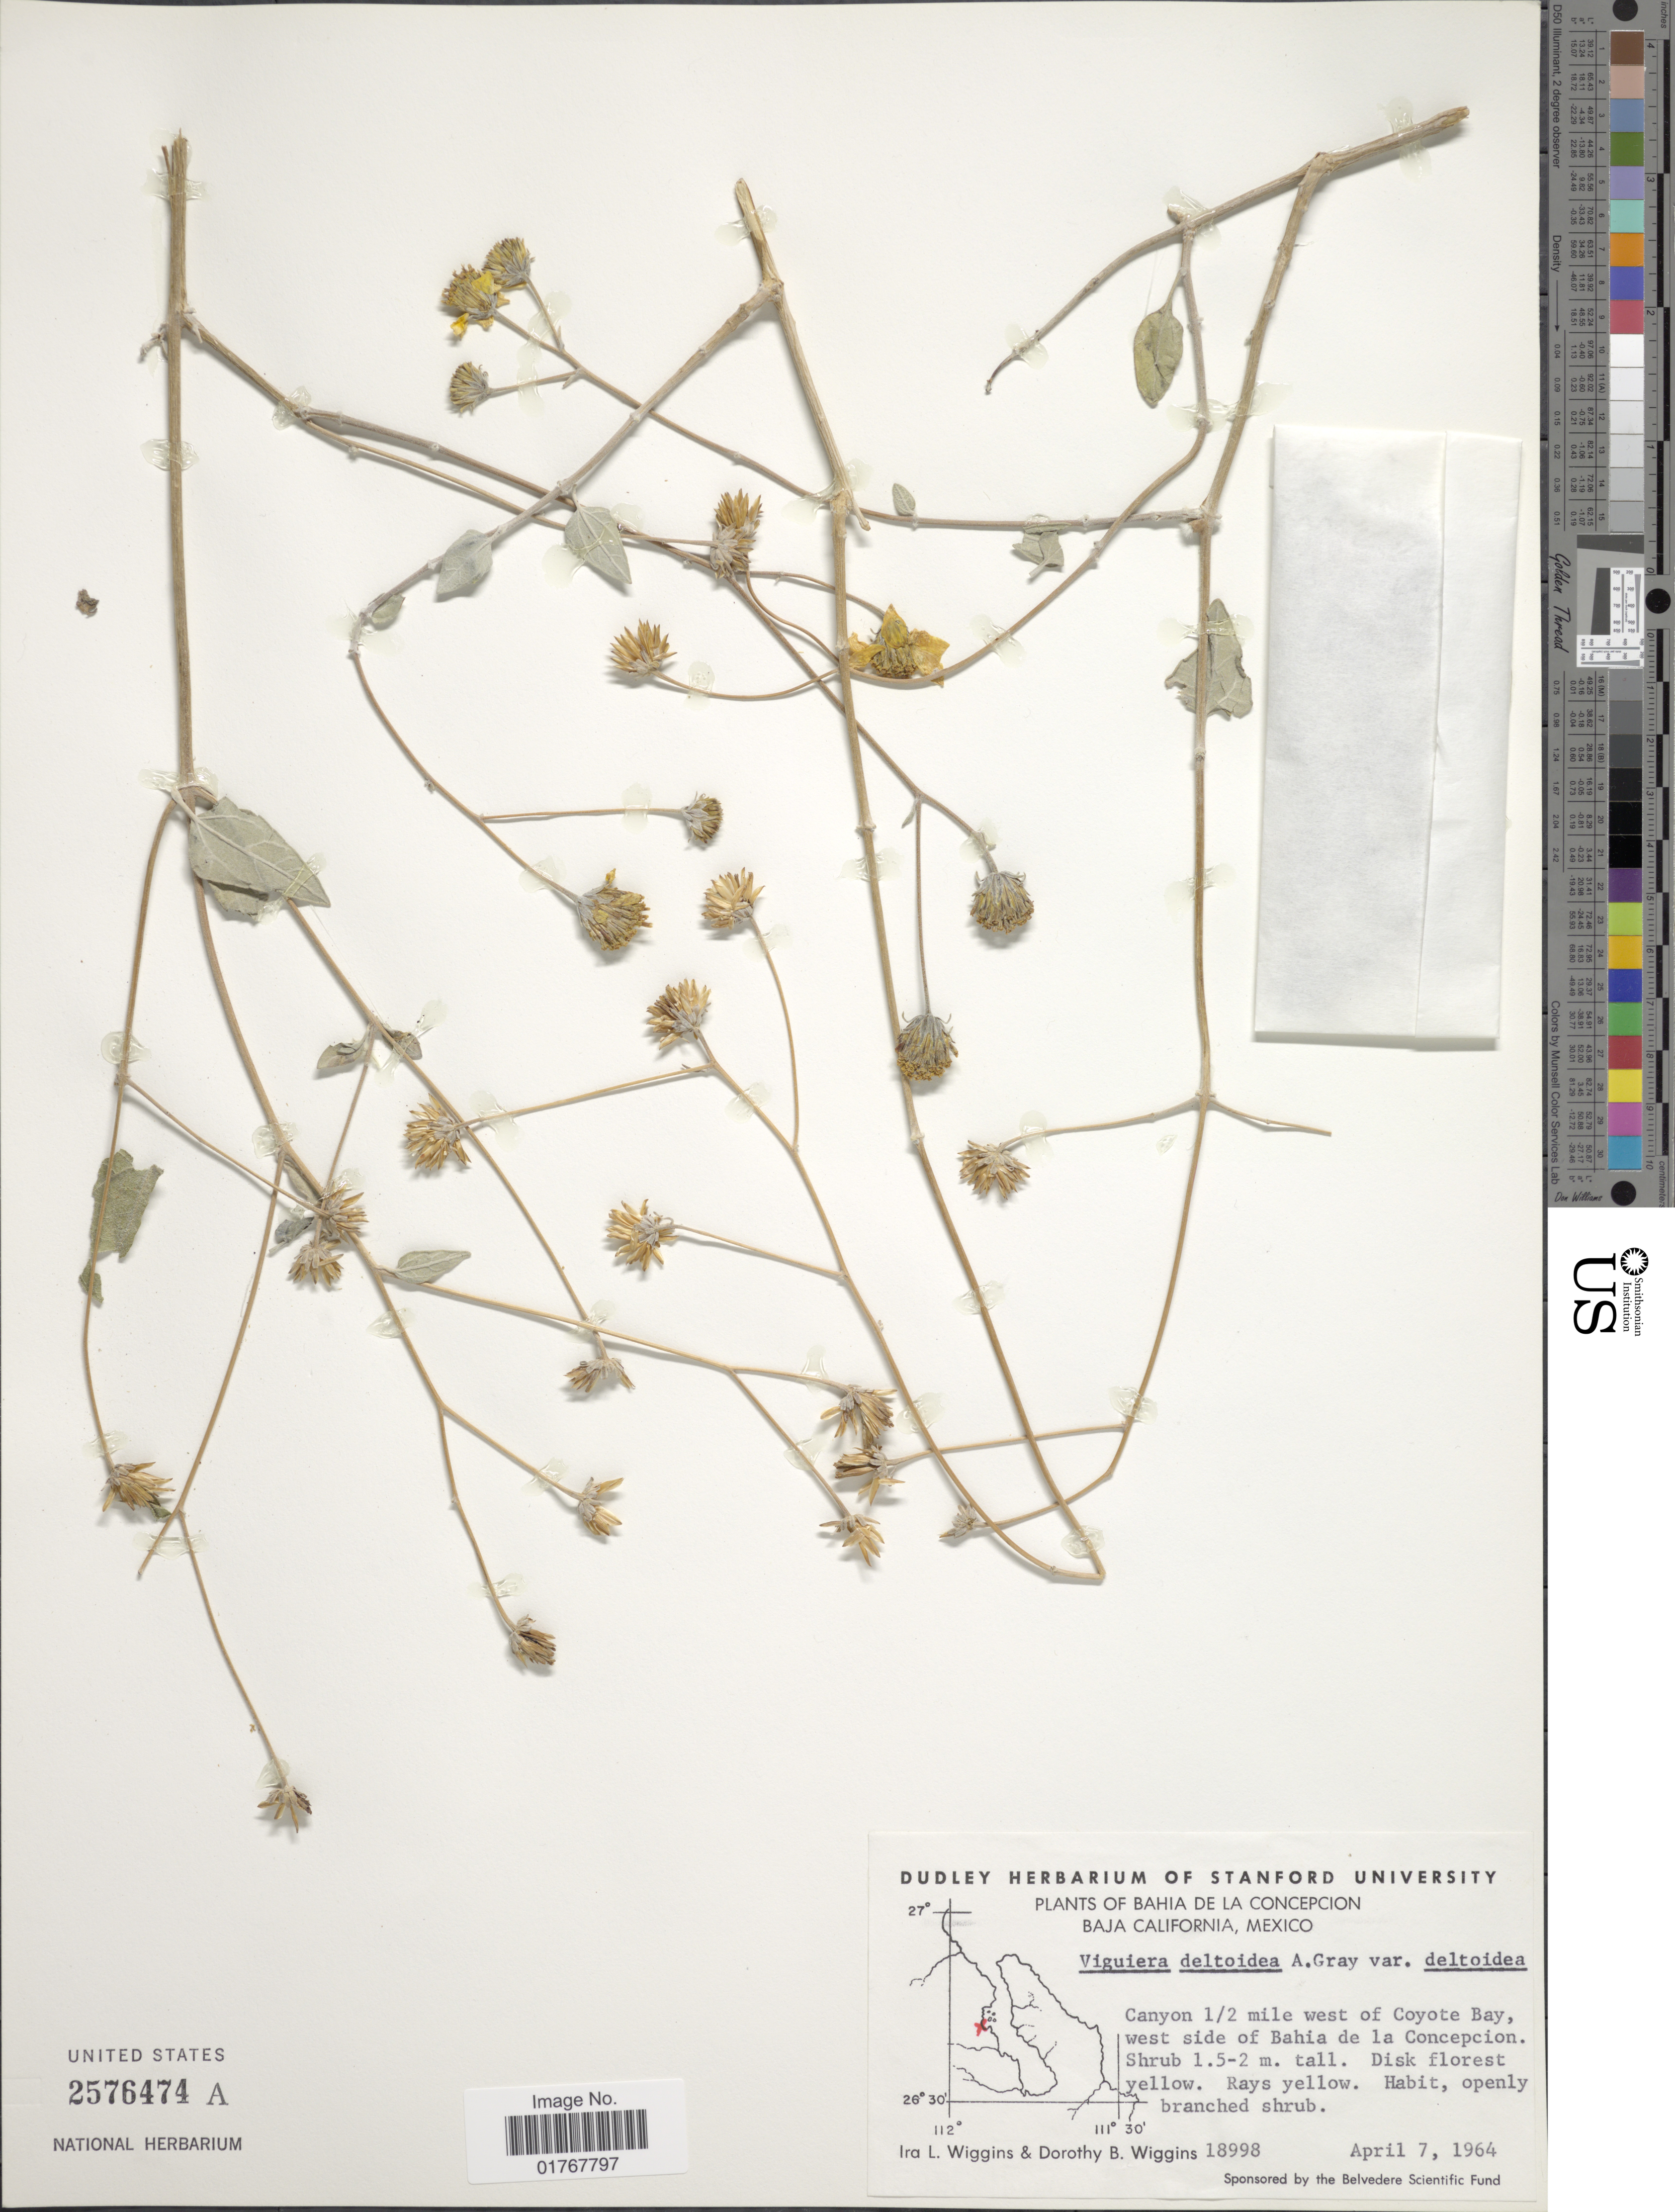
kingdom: Plantae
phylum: Tracheophyta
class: Magnoliopsida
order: Asterales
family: Asteraceae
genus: Viguiera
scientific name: Viguiera deltoidea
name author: A. Gray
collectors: I. L. Wiggins & D. B. Wiggins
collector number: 18998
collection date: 1964-04-07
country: Mexico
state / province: Baja California Sur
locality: Bahia de La Concepcion, Canyon 1/2 mile west of Coyote Bay, west side of Bahia de la Concepcion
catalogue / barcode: US 2576474A